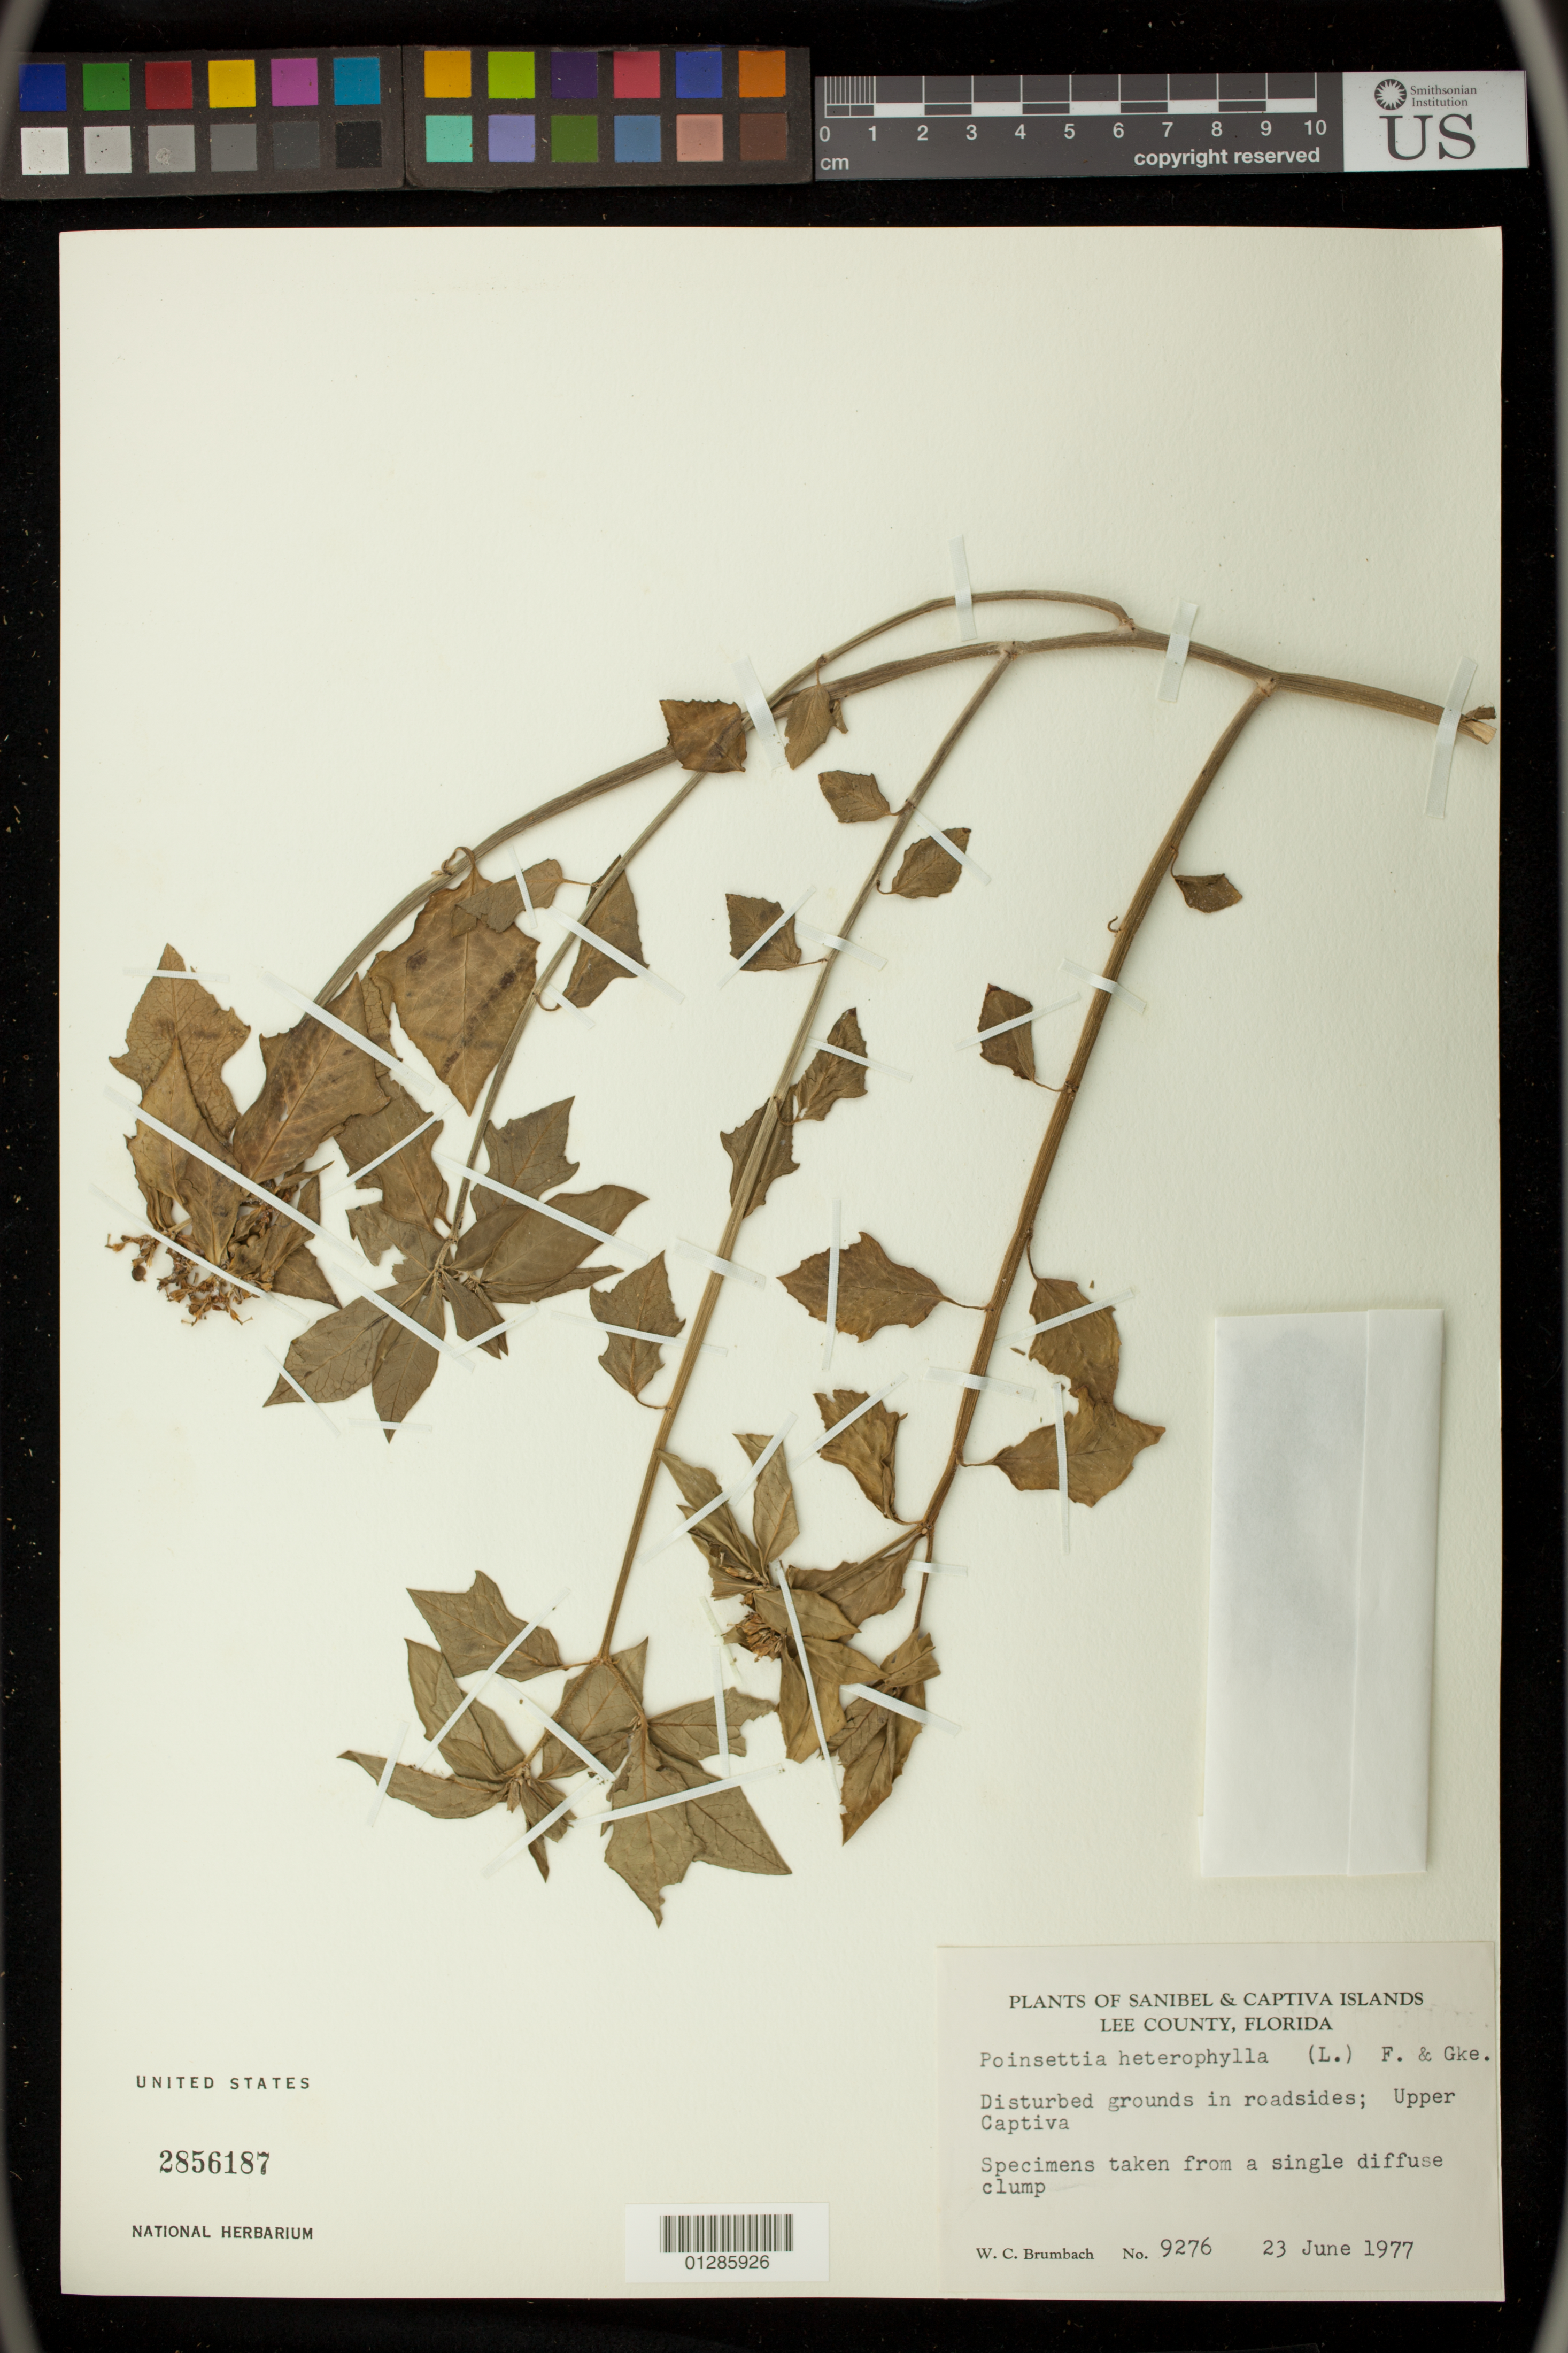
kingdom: Plantae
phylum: Tracheophyta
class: Magnoliopsida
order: Malpighiales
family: Euphorbiaceae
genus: Euphorbia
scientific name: Euphorbia heterophylla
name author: L.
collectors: W. C. Brumbach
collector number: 9276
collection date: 1977-06-23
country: United States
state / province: Florida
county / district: Lee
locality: Upper Captiva Island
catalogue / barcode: US 2856187